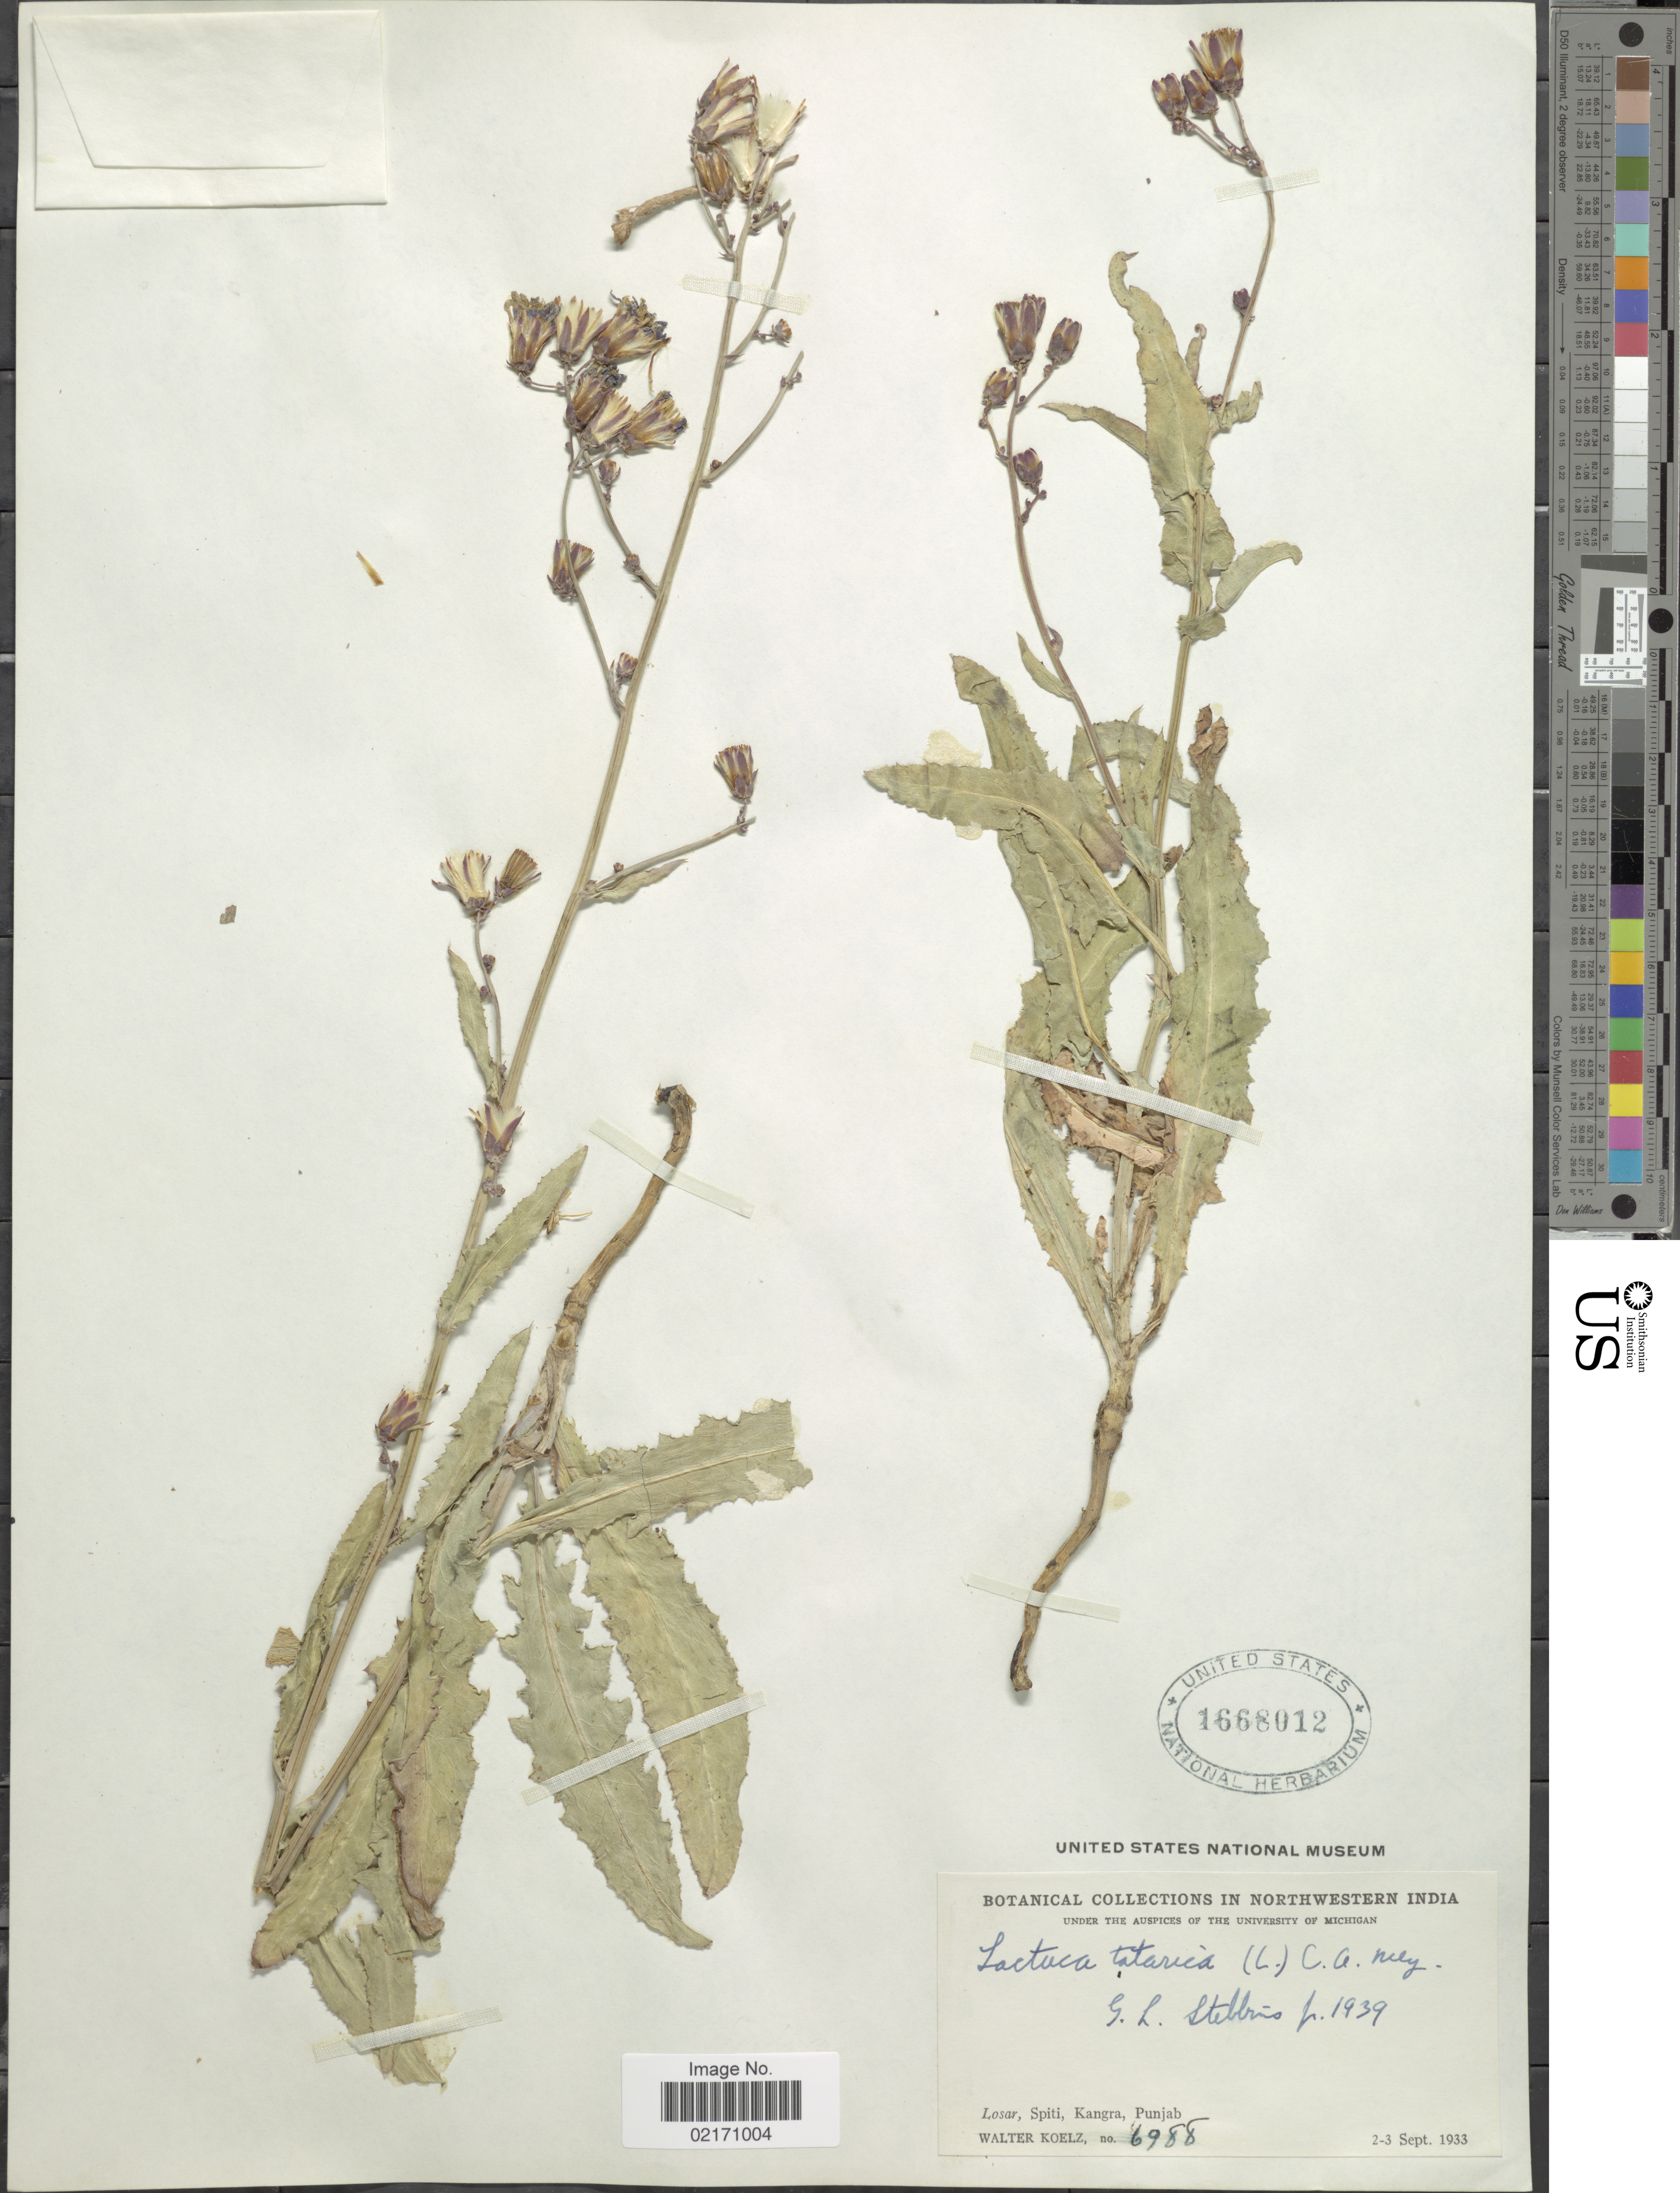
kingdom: Plantae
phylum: Tracheophyta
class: Magnoliopsida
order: Asterales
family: Asteraceae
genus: Mulgedium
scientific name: Mulgedium tataricum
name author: (L.) DC.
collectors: W. N. Koelz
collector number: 6988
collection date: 1933-09-02/1933-09-03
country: India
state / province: Himachal Pradesh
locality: Northwestern India, Losar, Spiti, Kangra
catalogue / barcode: US 1668012